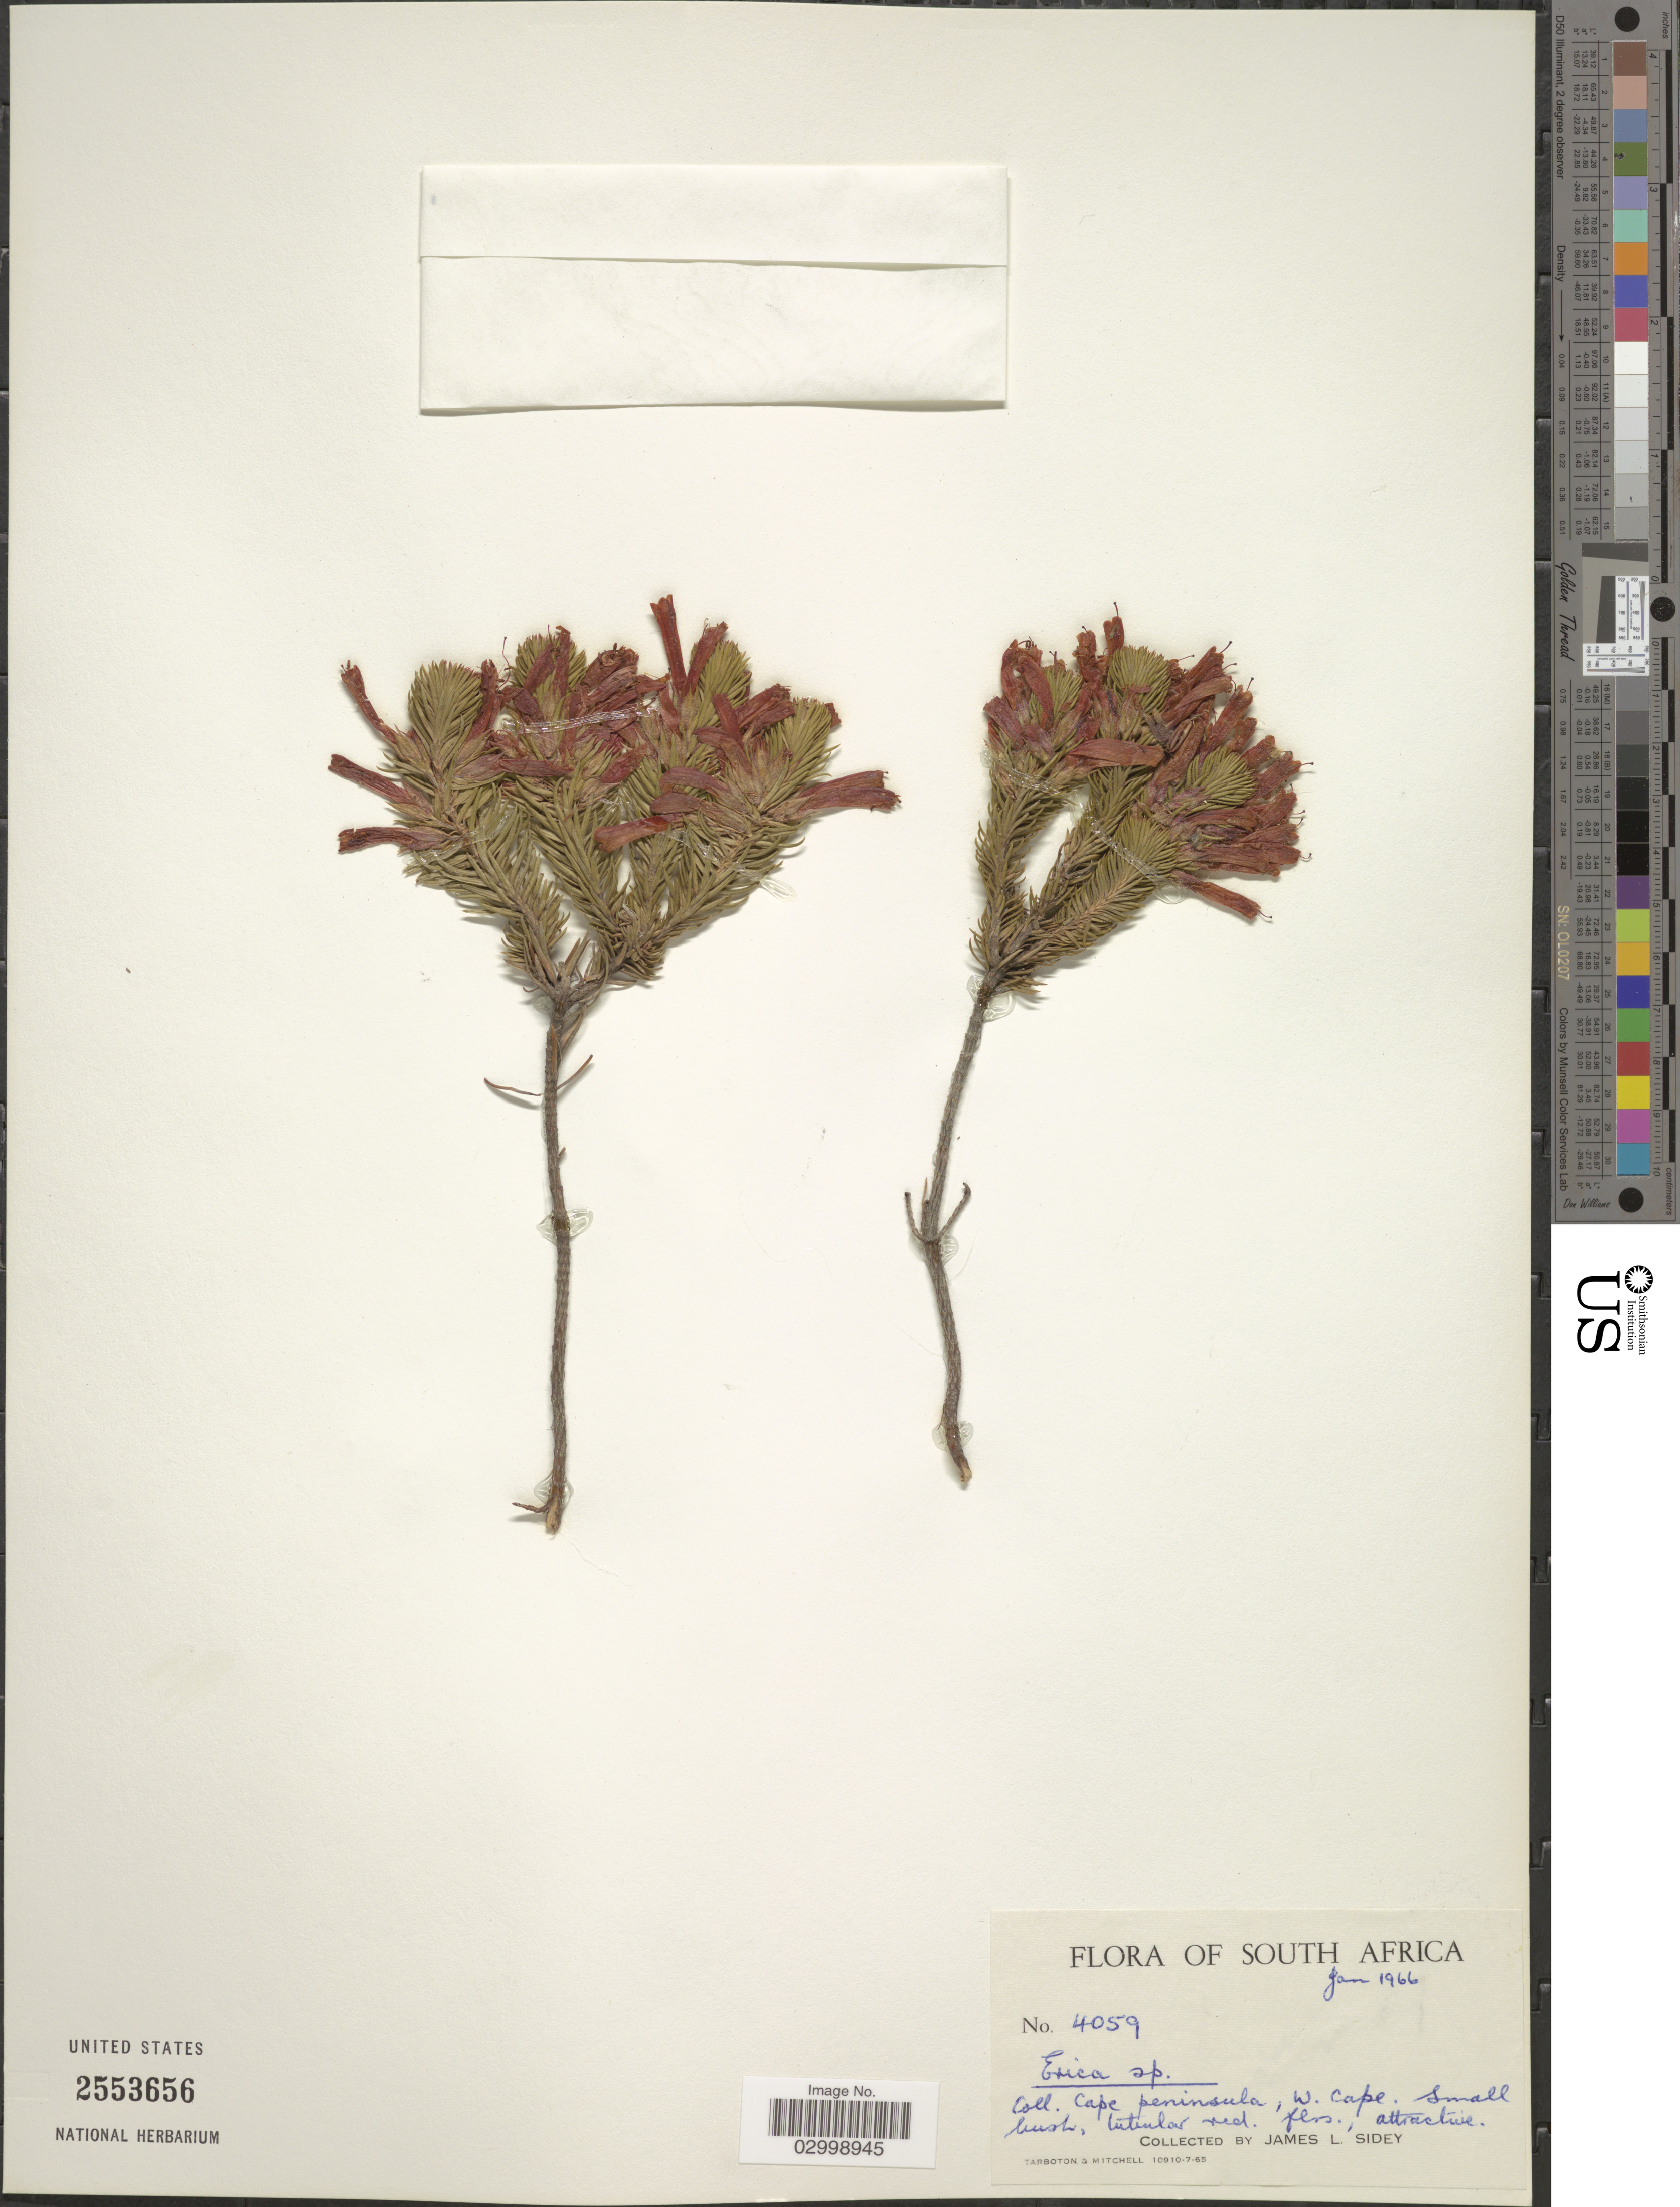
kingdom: Plantae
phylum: Tracheophyta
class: Magnoliopsida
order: Ericales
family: Ericaceae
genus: Erica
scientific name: Erica sp.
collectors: J. L. Sidey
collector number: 4059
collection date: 1966-01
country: South Africa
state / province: Western Cape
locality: Cape Peninsula, W. Cape.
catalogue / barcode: US 2553656